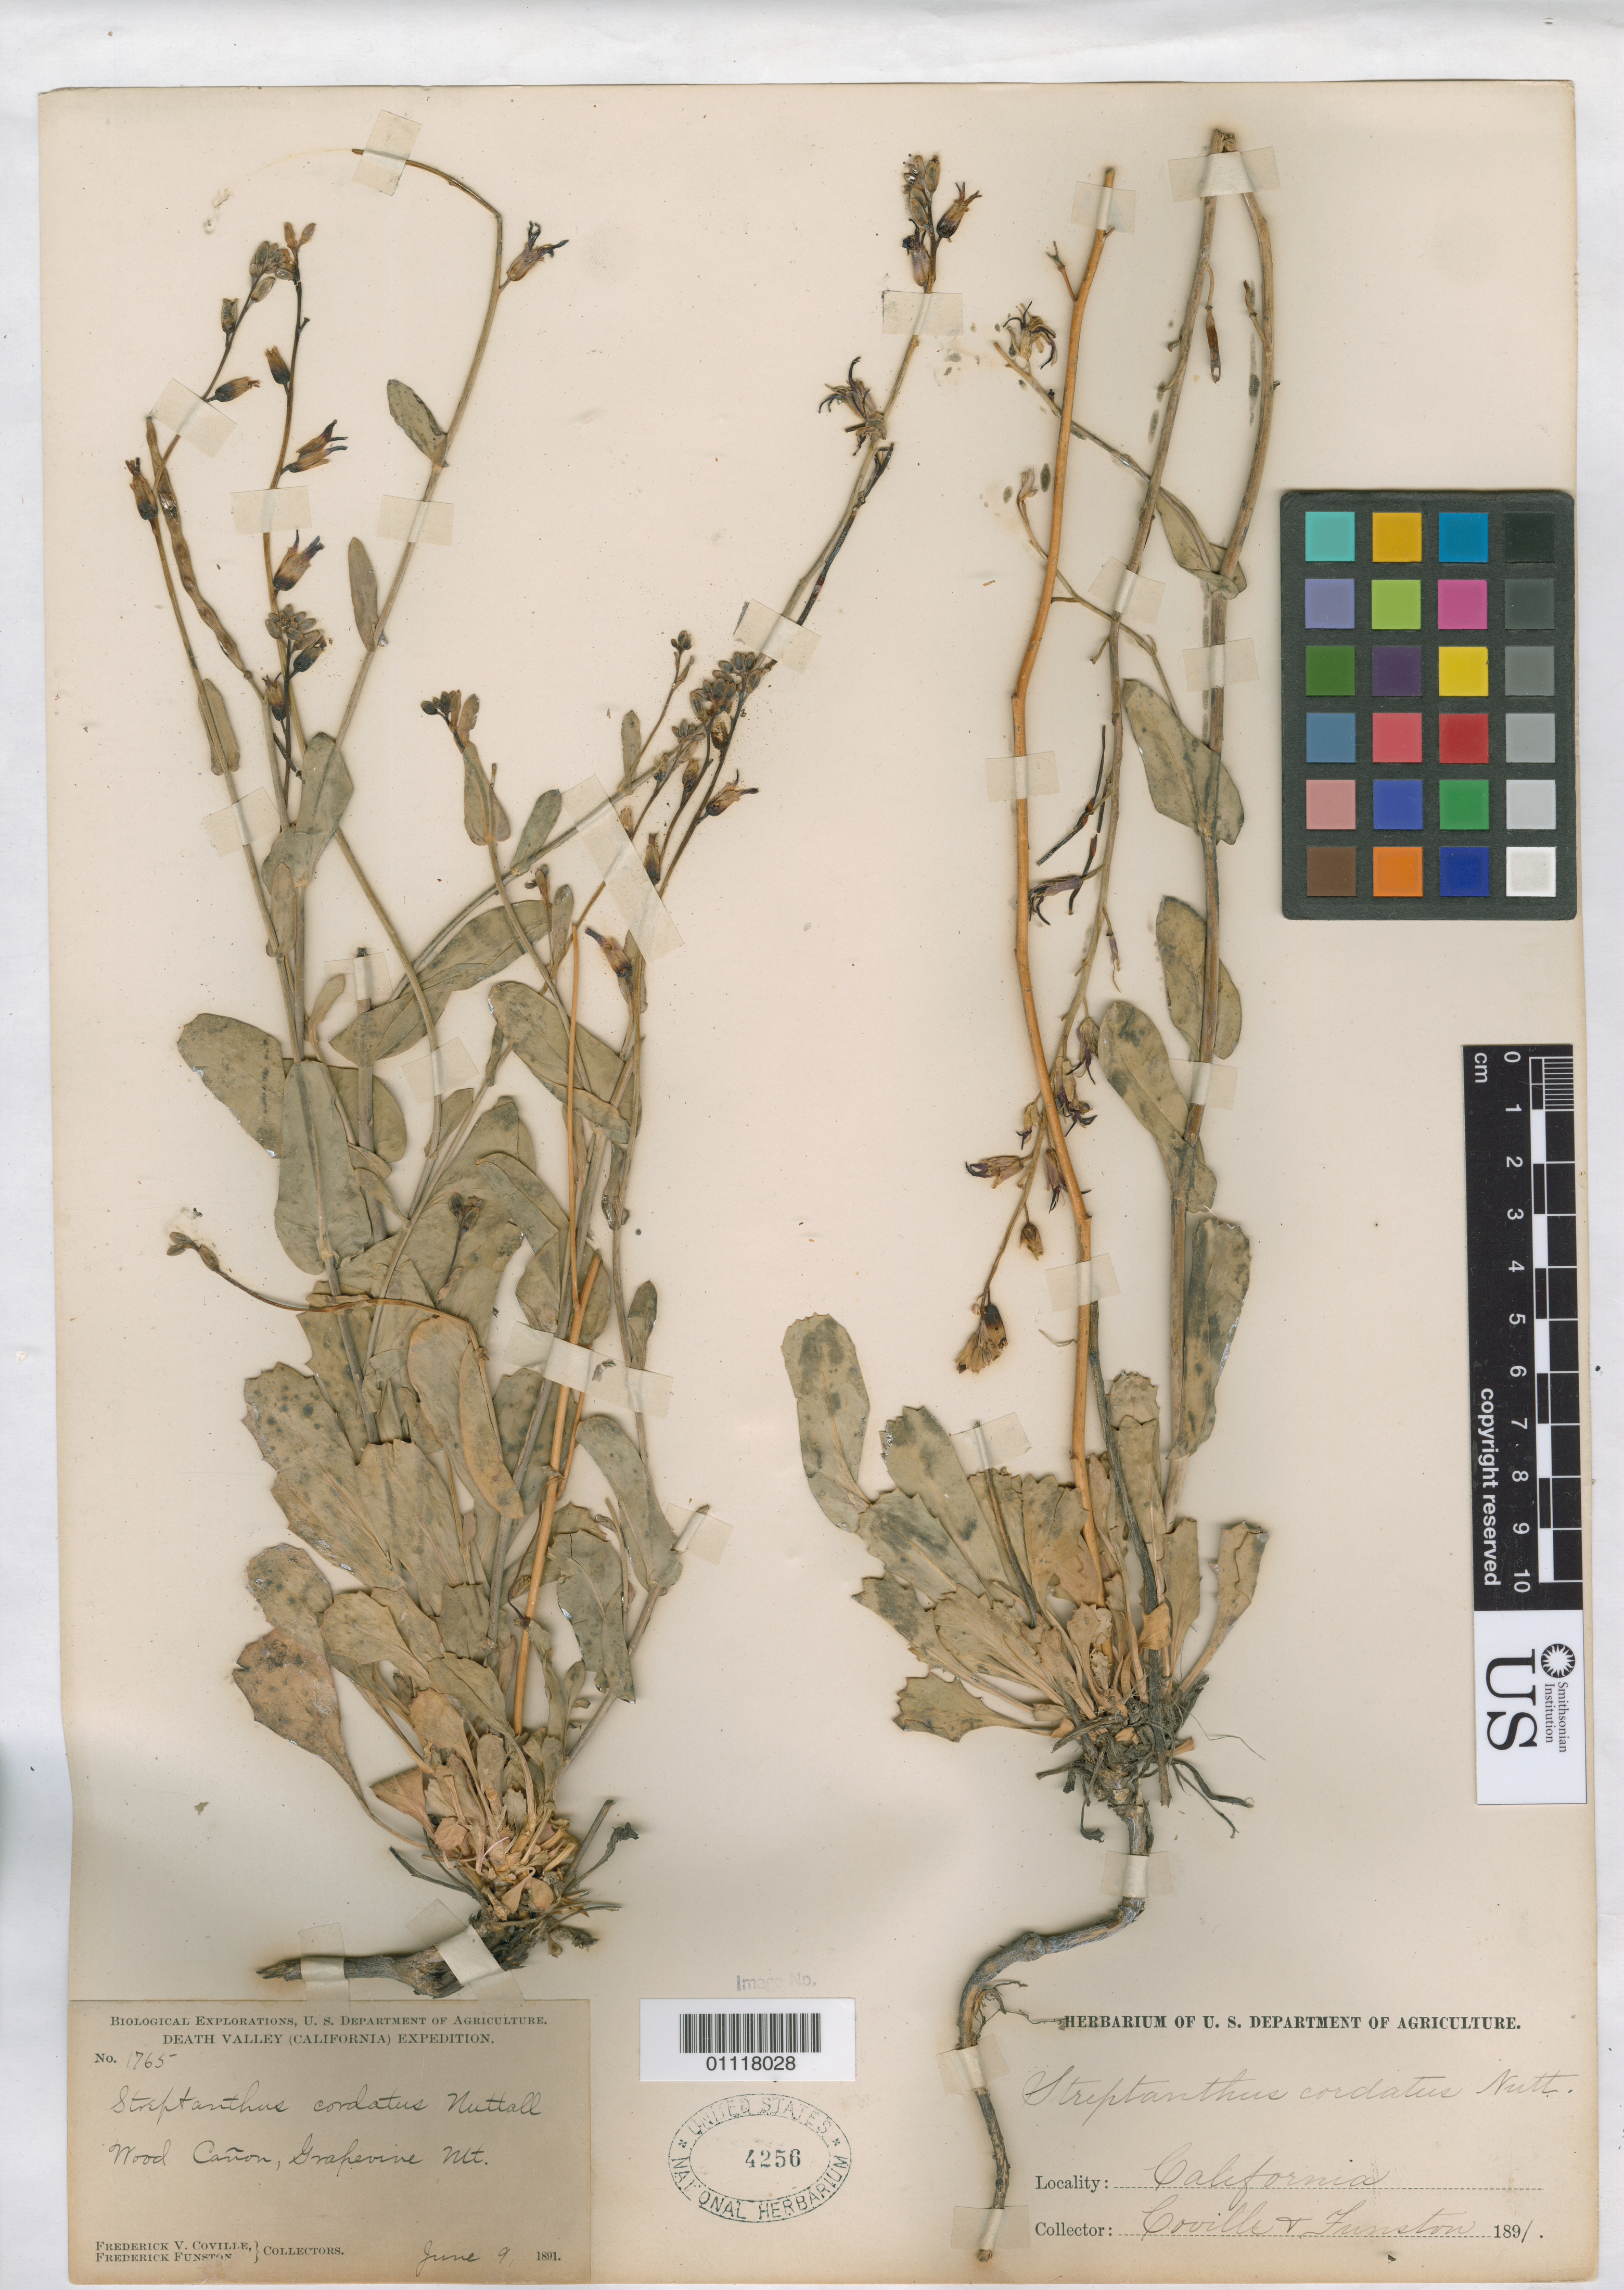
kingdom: Plantae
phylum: Tracheophyta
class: Magnoliopsida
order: Brassicales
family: Brassicaceae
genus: Streptanthus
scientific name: Streptanthus cordatus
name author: Nutt. ex Torr. & A. Gray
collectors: F. V. Coville & F. Funston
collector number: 1765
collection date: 1891-06-09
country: United States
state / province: California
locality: Wood Canon, Grapevine Mt.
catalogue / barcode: US 4256